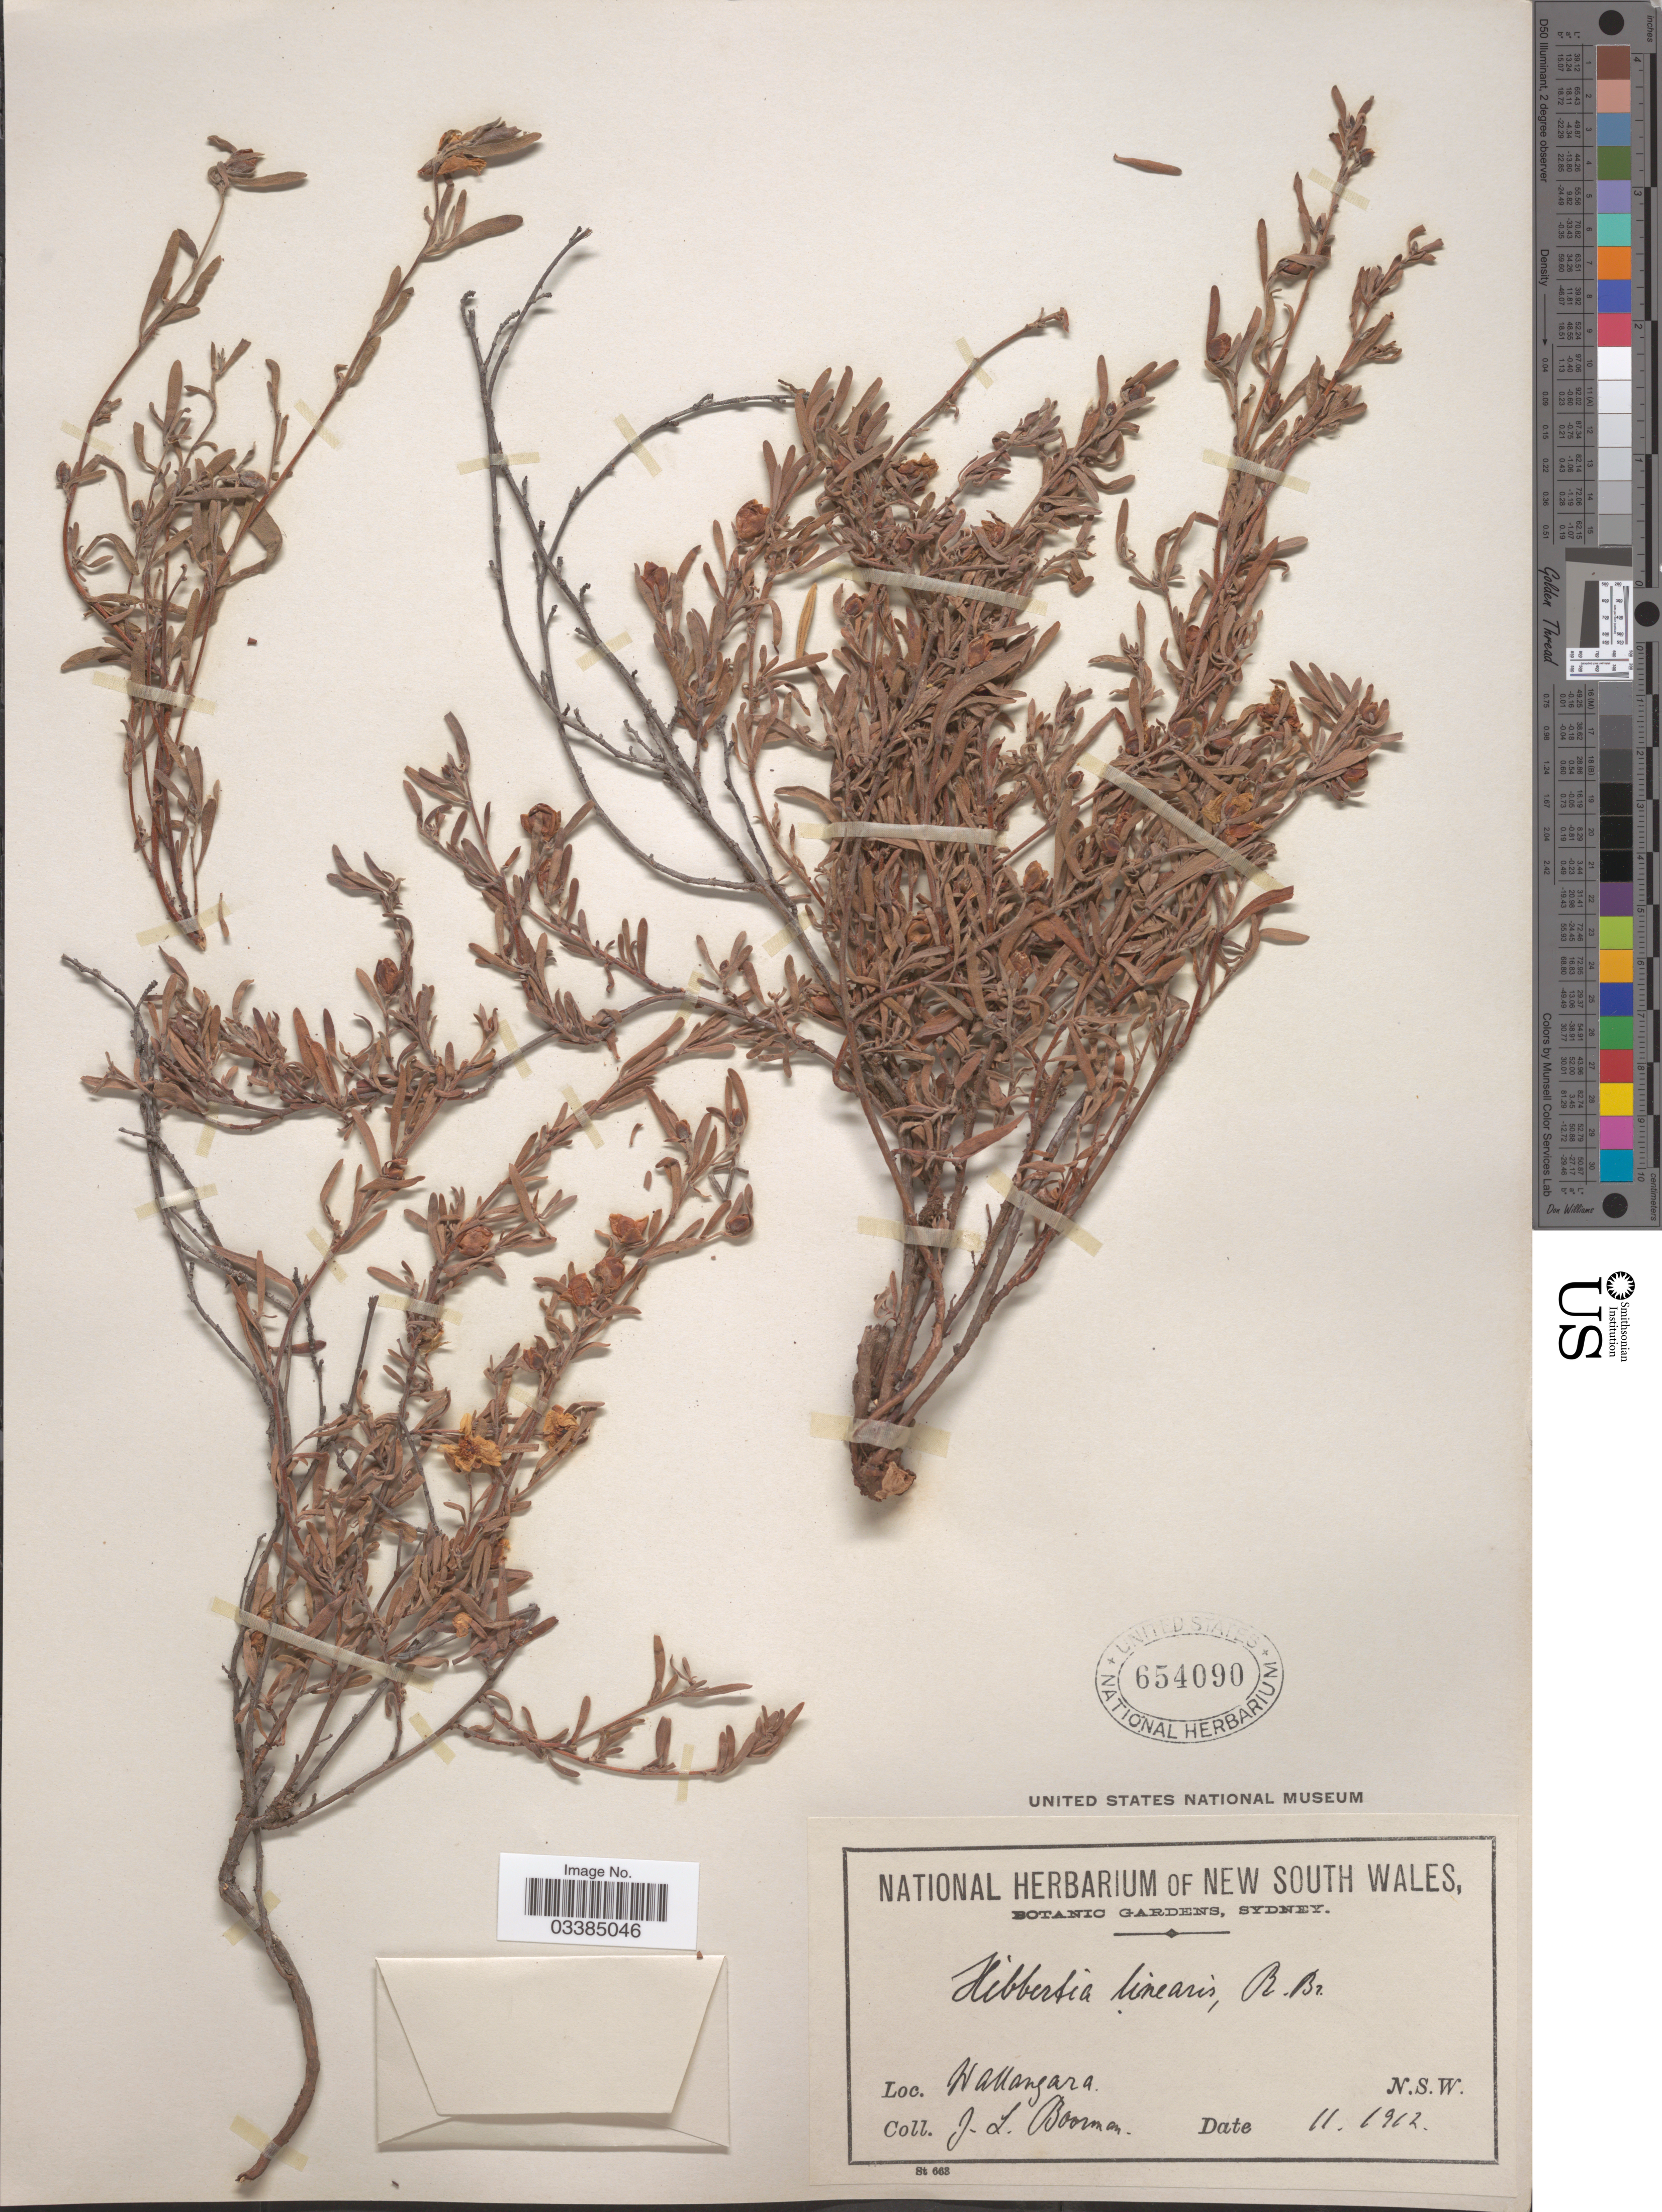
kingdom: Plantae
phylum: Tracheophyta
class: Magnoliopsida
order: Dilleniales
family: Dilleniaceae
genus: Hibbertia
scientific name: Hibbertia linearis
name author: R. Br. ex DC.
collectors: J. Boorman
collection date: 1912-11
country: Australia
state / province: New South Wales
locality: Wallangara. N. S. W.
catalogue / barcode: US 654090